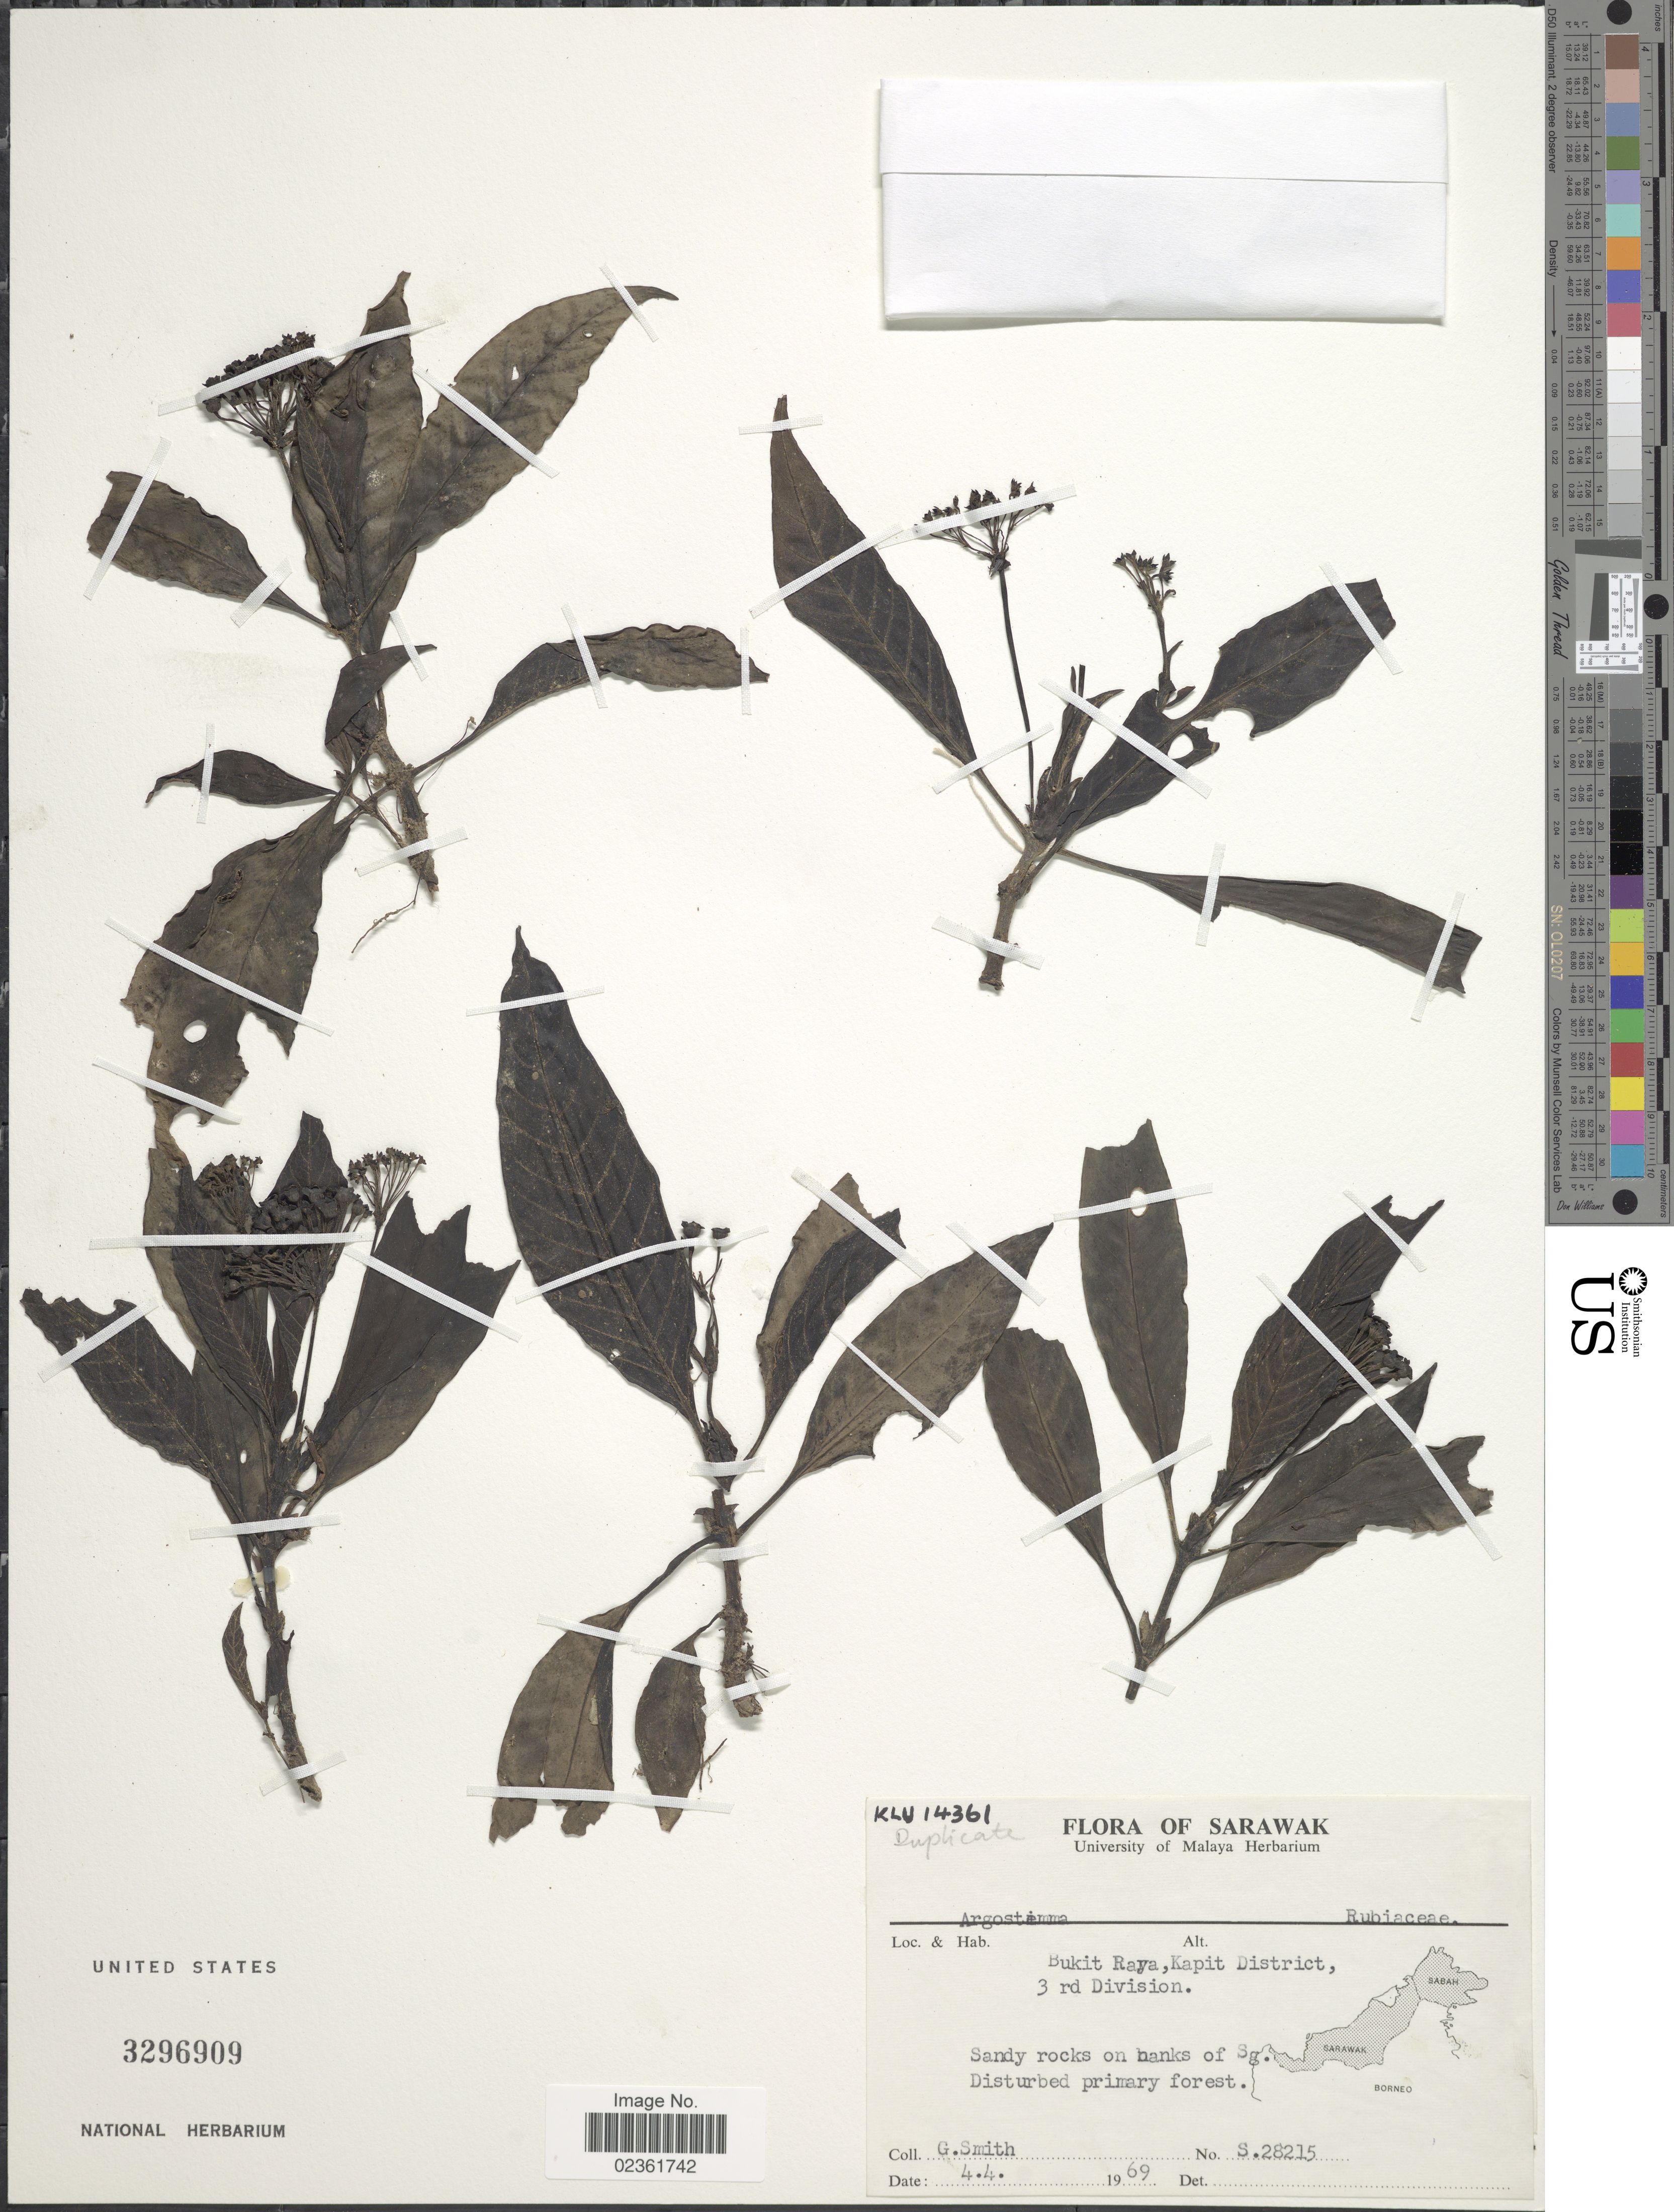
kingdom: Plantae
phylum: Tracheophyta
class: Magnoliopsida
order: Gentianales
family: Rubiaceae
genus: Argostemma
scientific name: Argostemma sp.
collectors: G. Smith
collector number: S. 28215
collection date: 1969-04-04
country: Malaysia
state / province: Sarawak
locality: Bukit Raya, Kapit District, 3 rd Division, sandy rocks on banks of Sg., disturbed primary forest.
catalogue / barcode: US 3296909